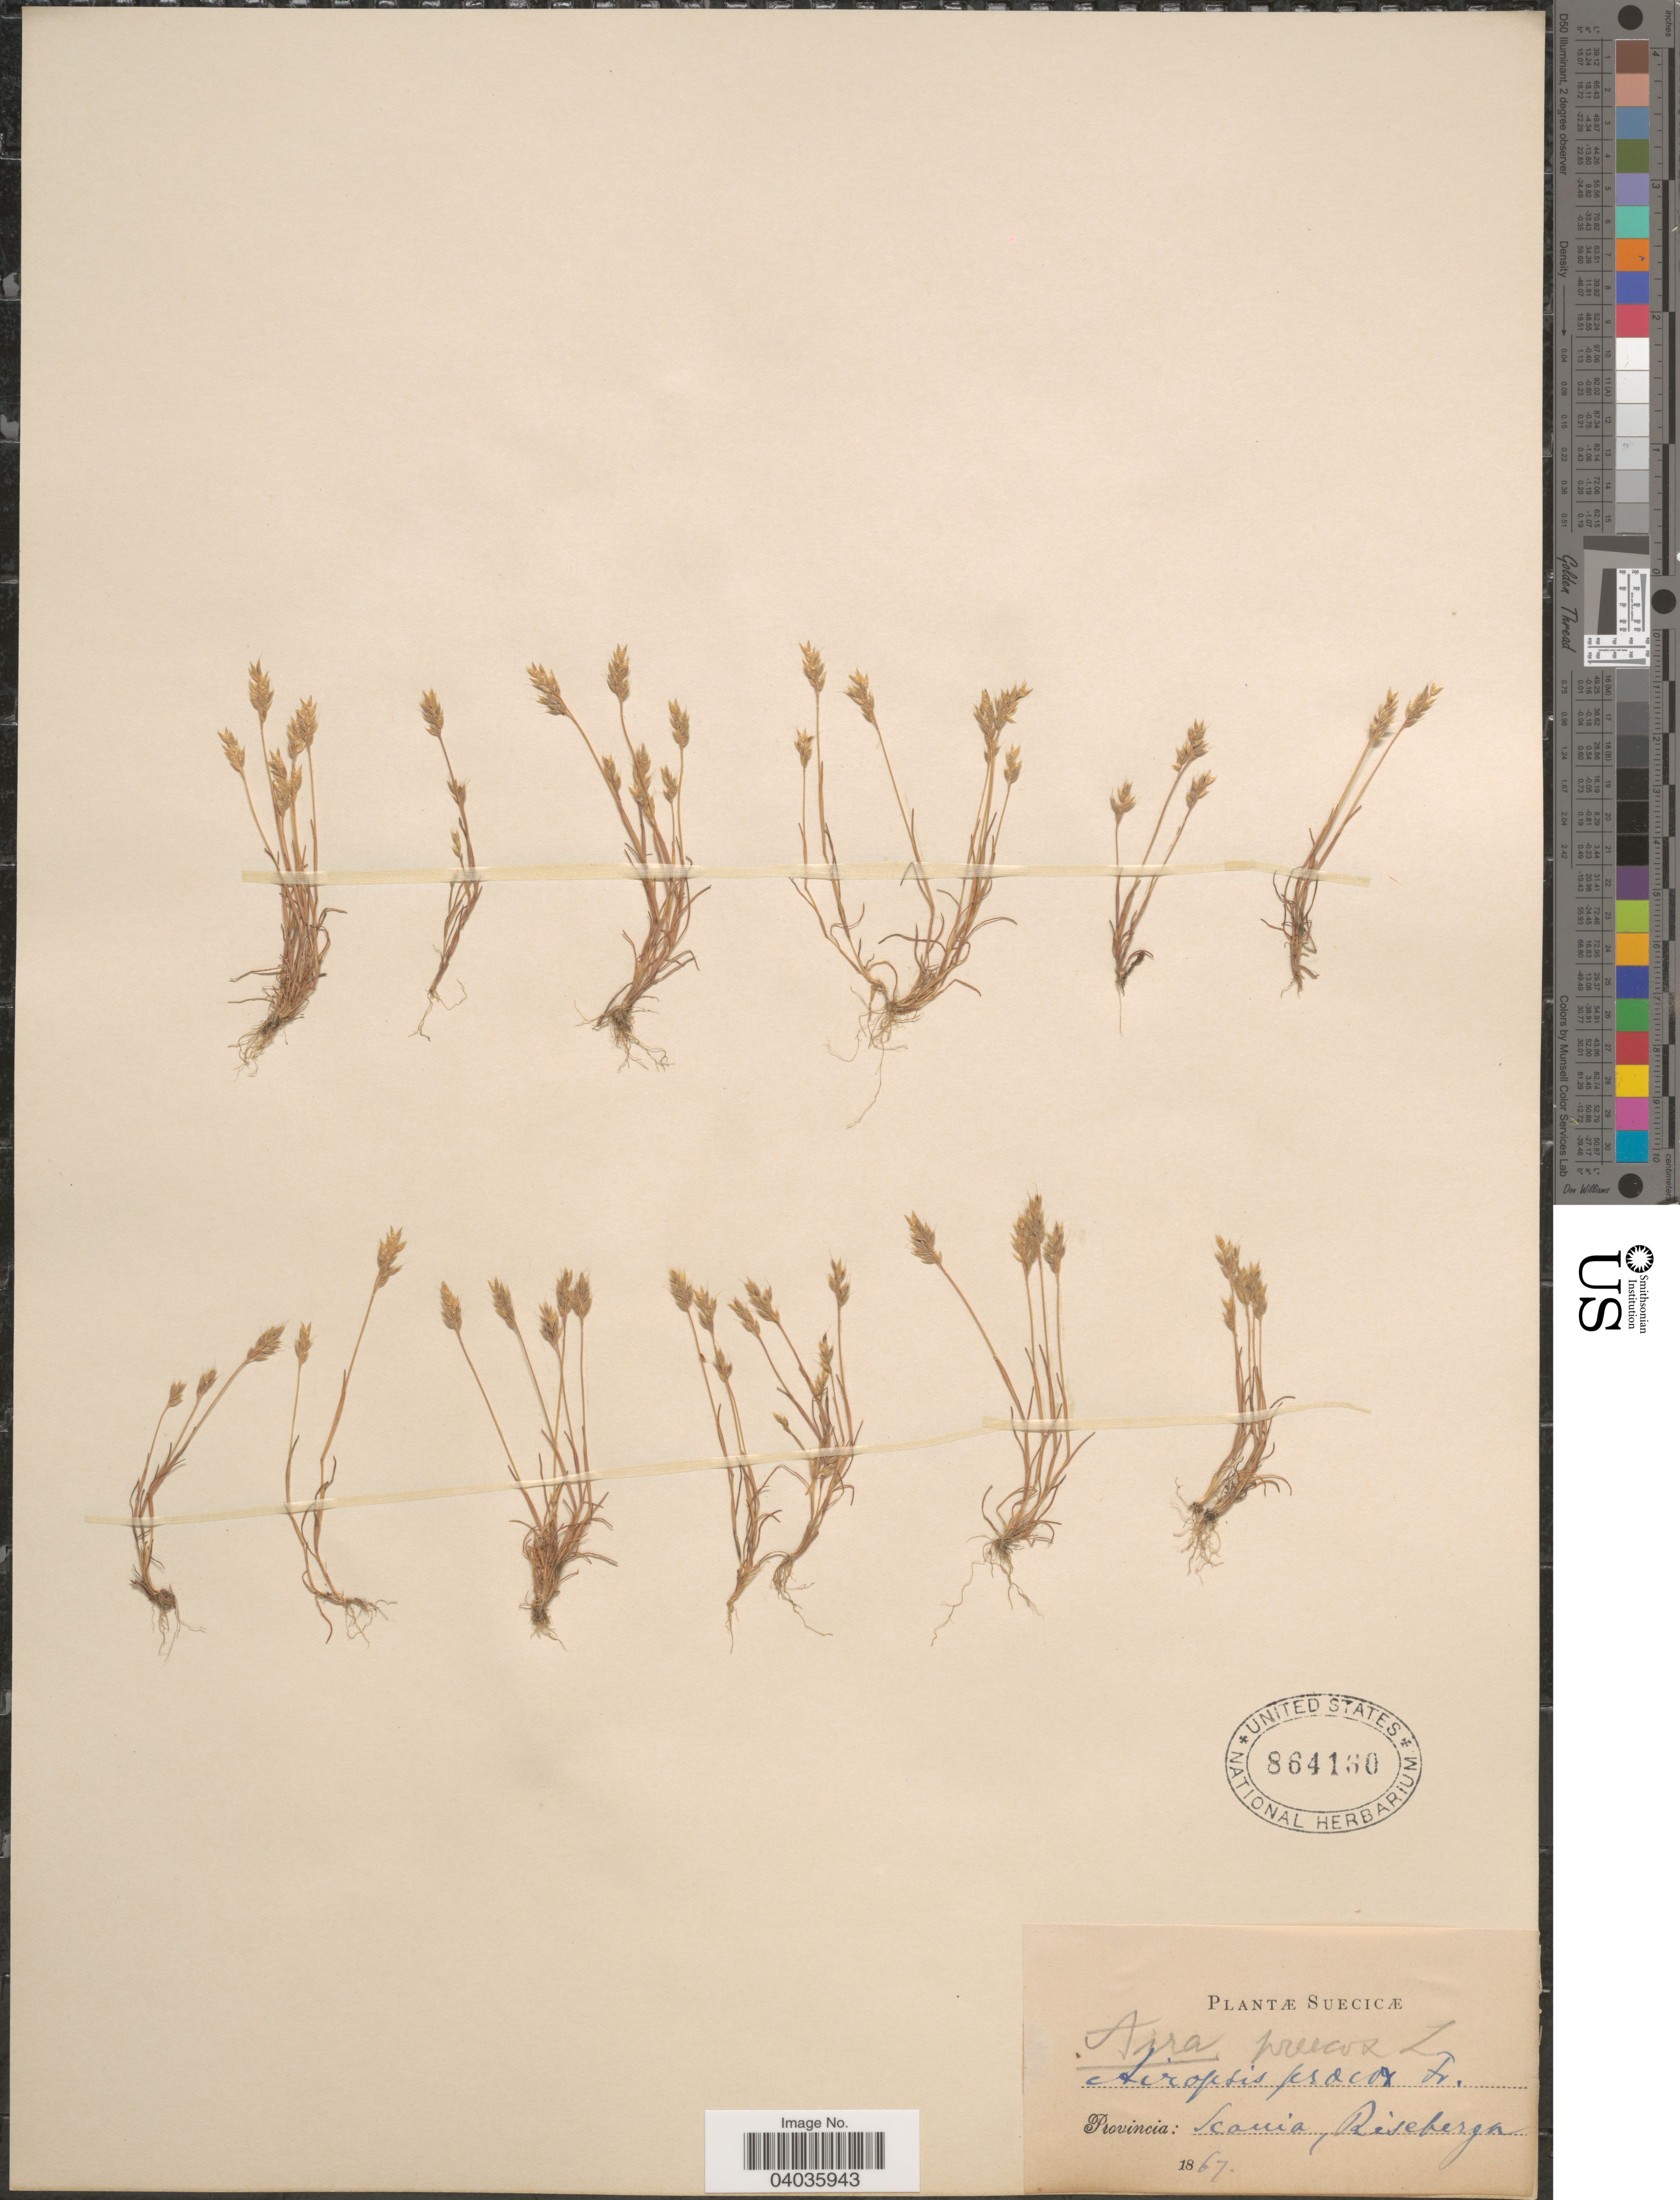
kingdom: Plantae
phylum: Tracheophyta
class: Liliopsida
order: Poales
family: Poaceae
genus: Aira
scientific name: Aira praecox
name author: L.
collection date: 1867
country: Sweden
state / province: Skåne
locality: Suecicæ. Provincia: Scania, Risebergn.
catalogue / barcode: US 864160